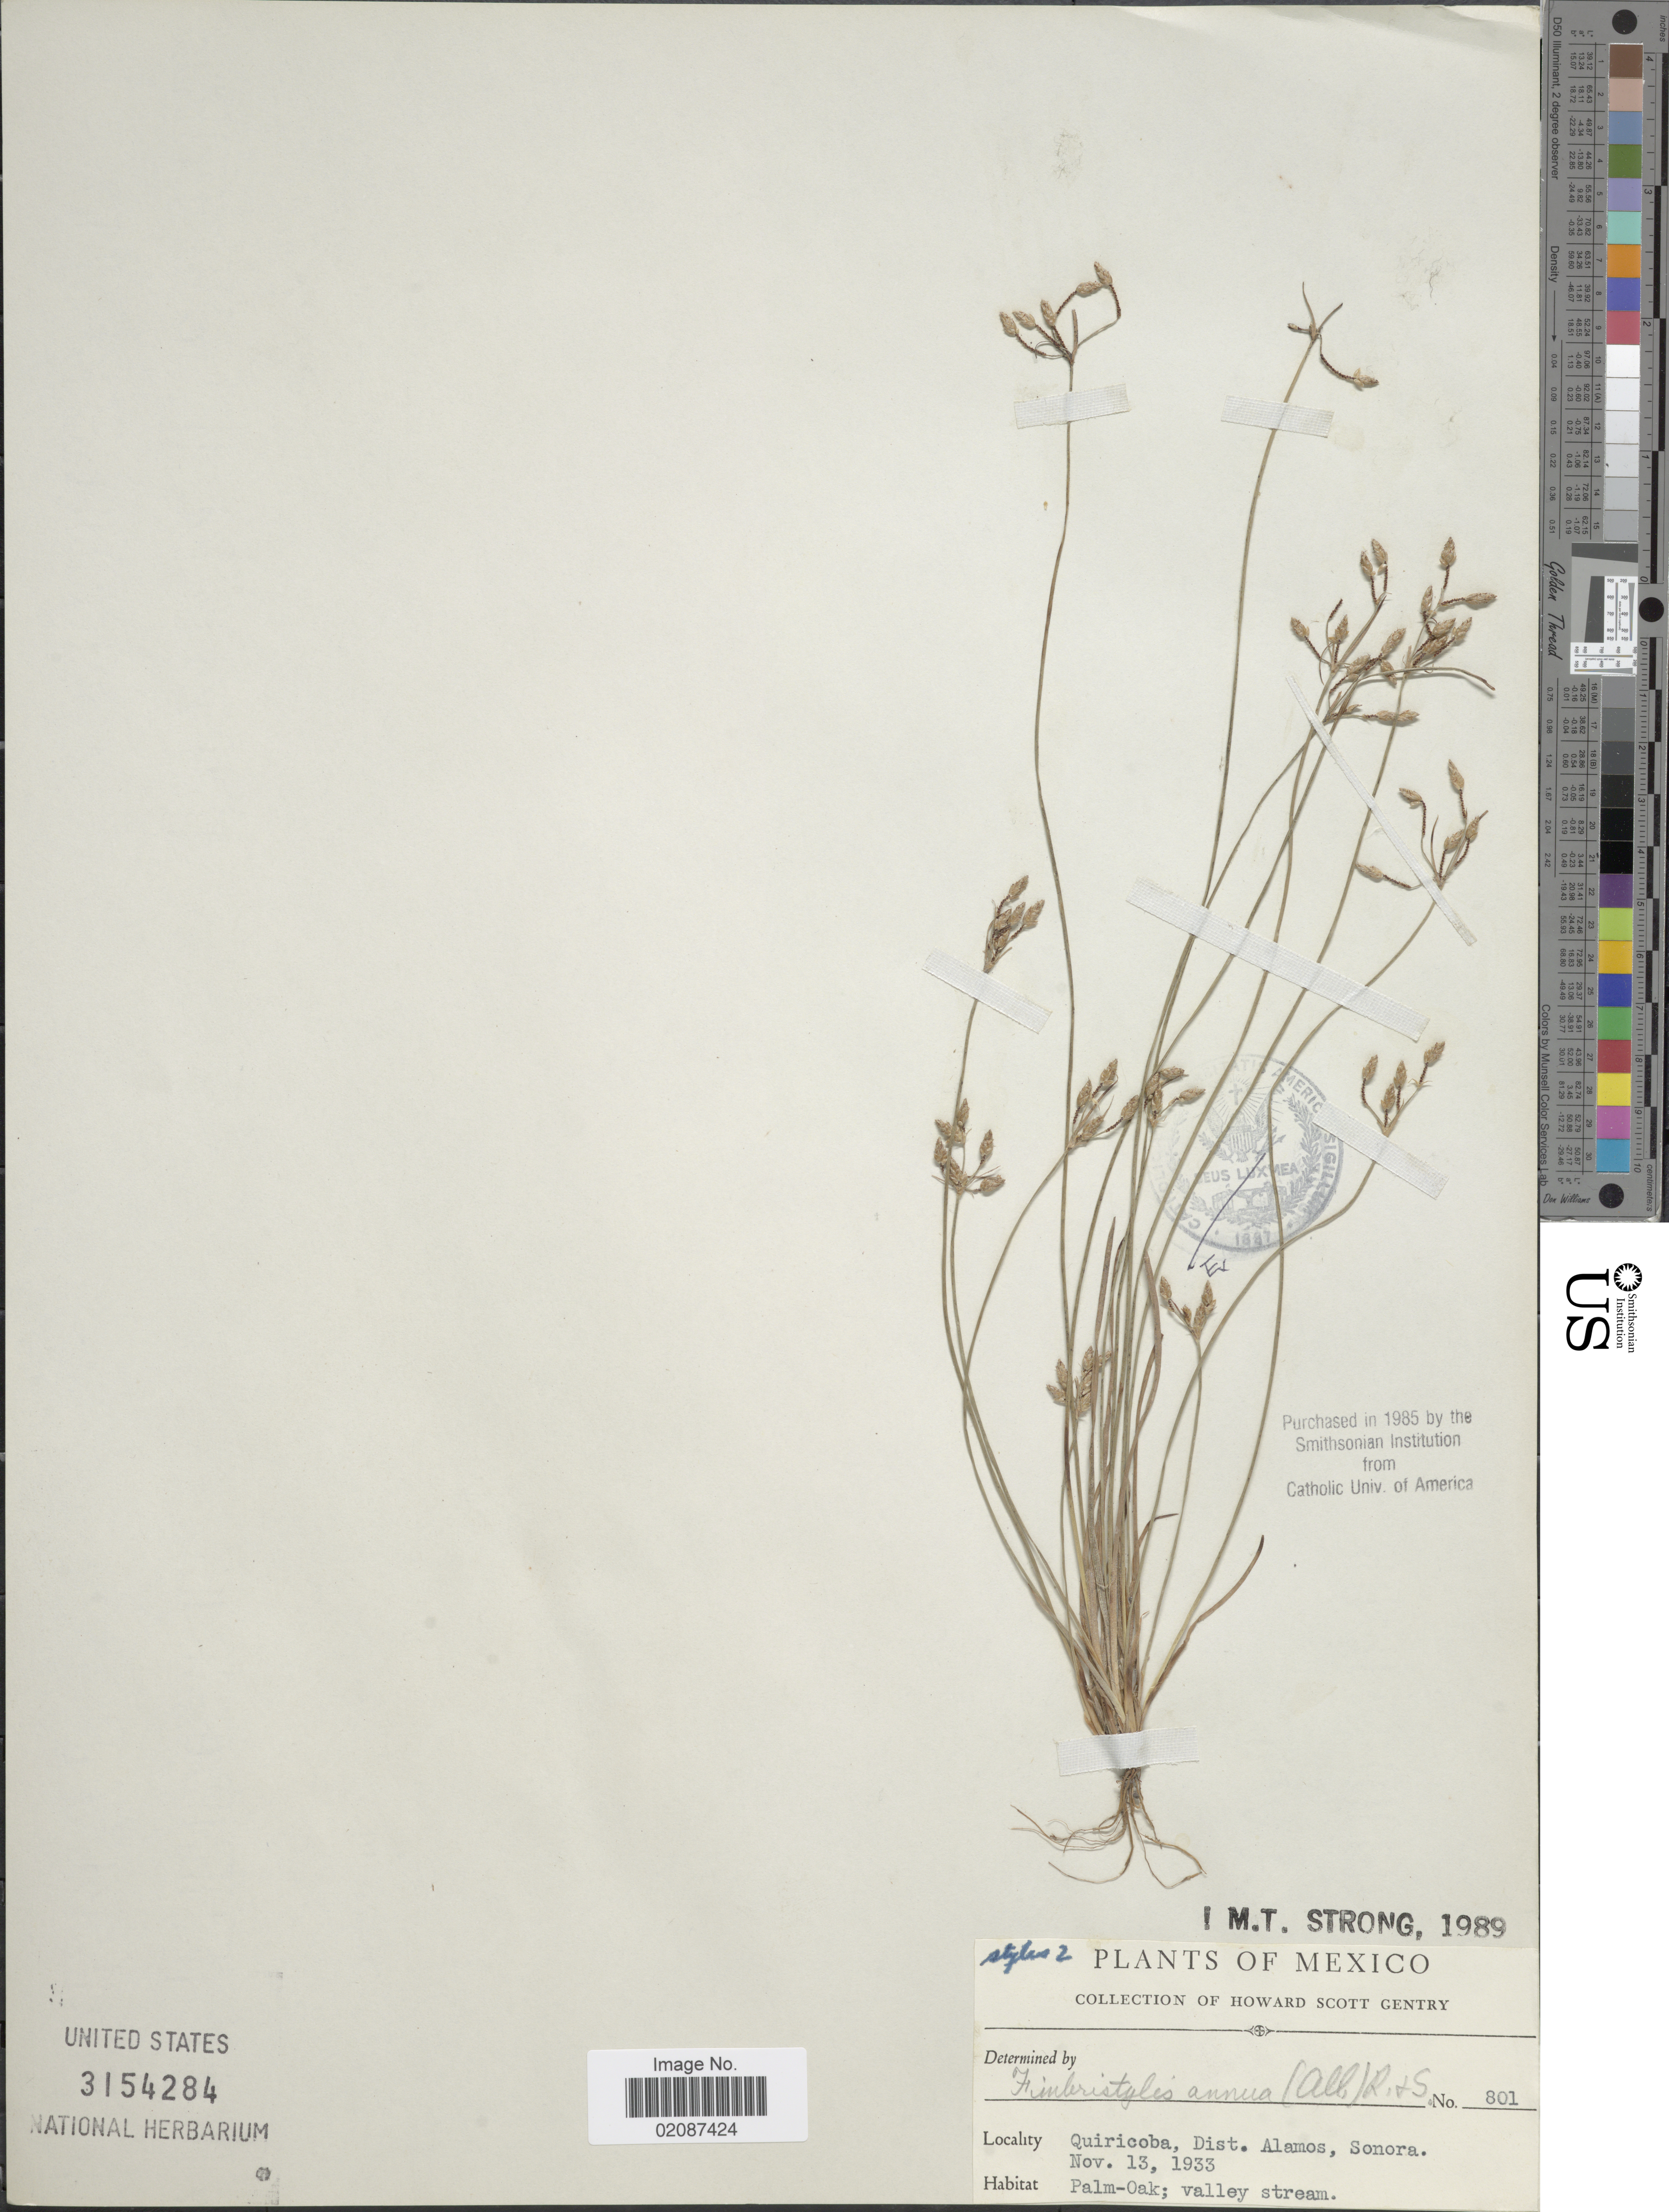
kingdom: Plantae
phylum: Tracheophyta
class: Liliopsida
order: Poales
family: Cyperaceae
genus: Fimbristylis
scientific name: Fimbristylis annua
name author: (All.) Roem. & Schult.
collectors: H. S. Gentry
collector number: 801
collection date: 1933-11-13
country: Mexico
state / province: Sonora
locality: Quiricoba, Dist. Alamos, Sonora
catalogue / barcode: US 3154284